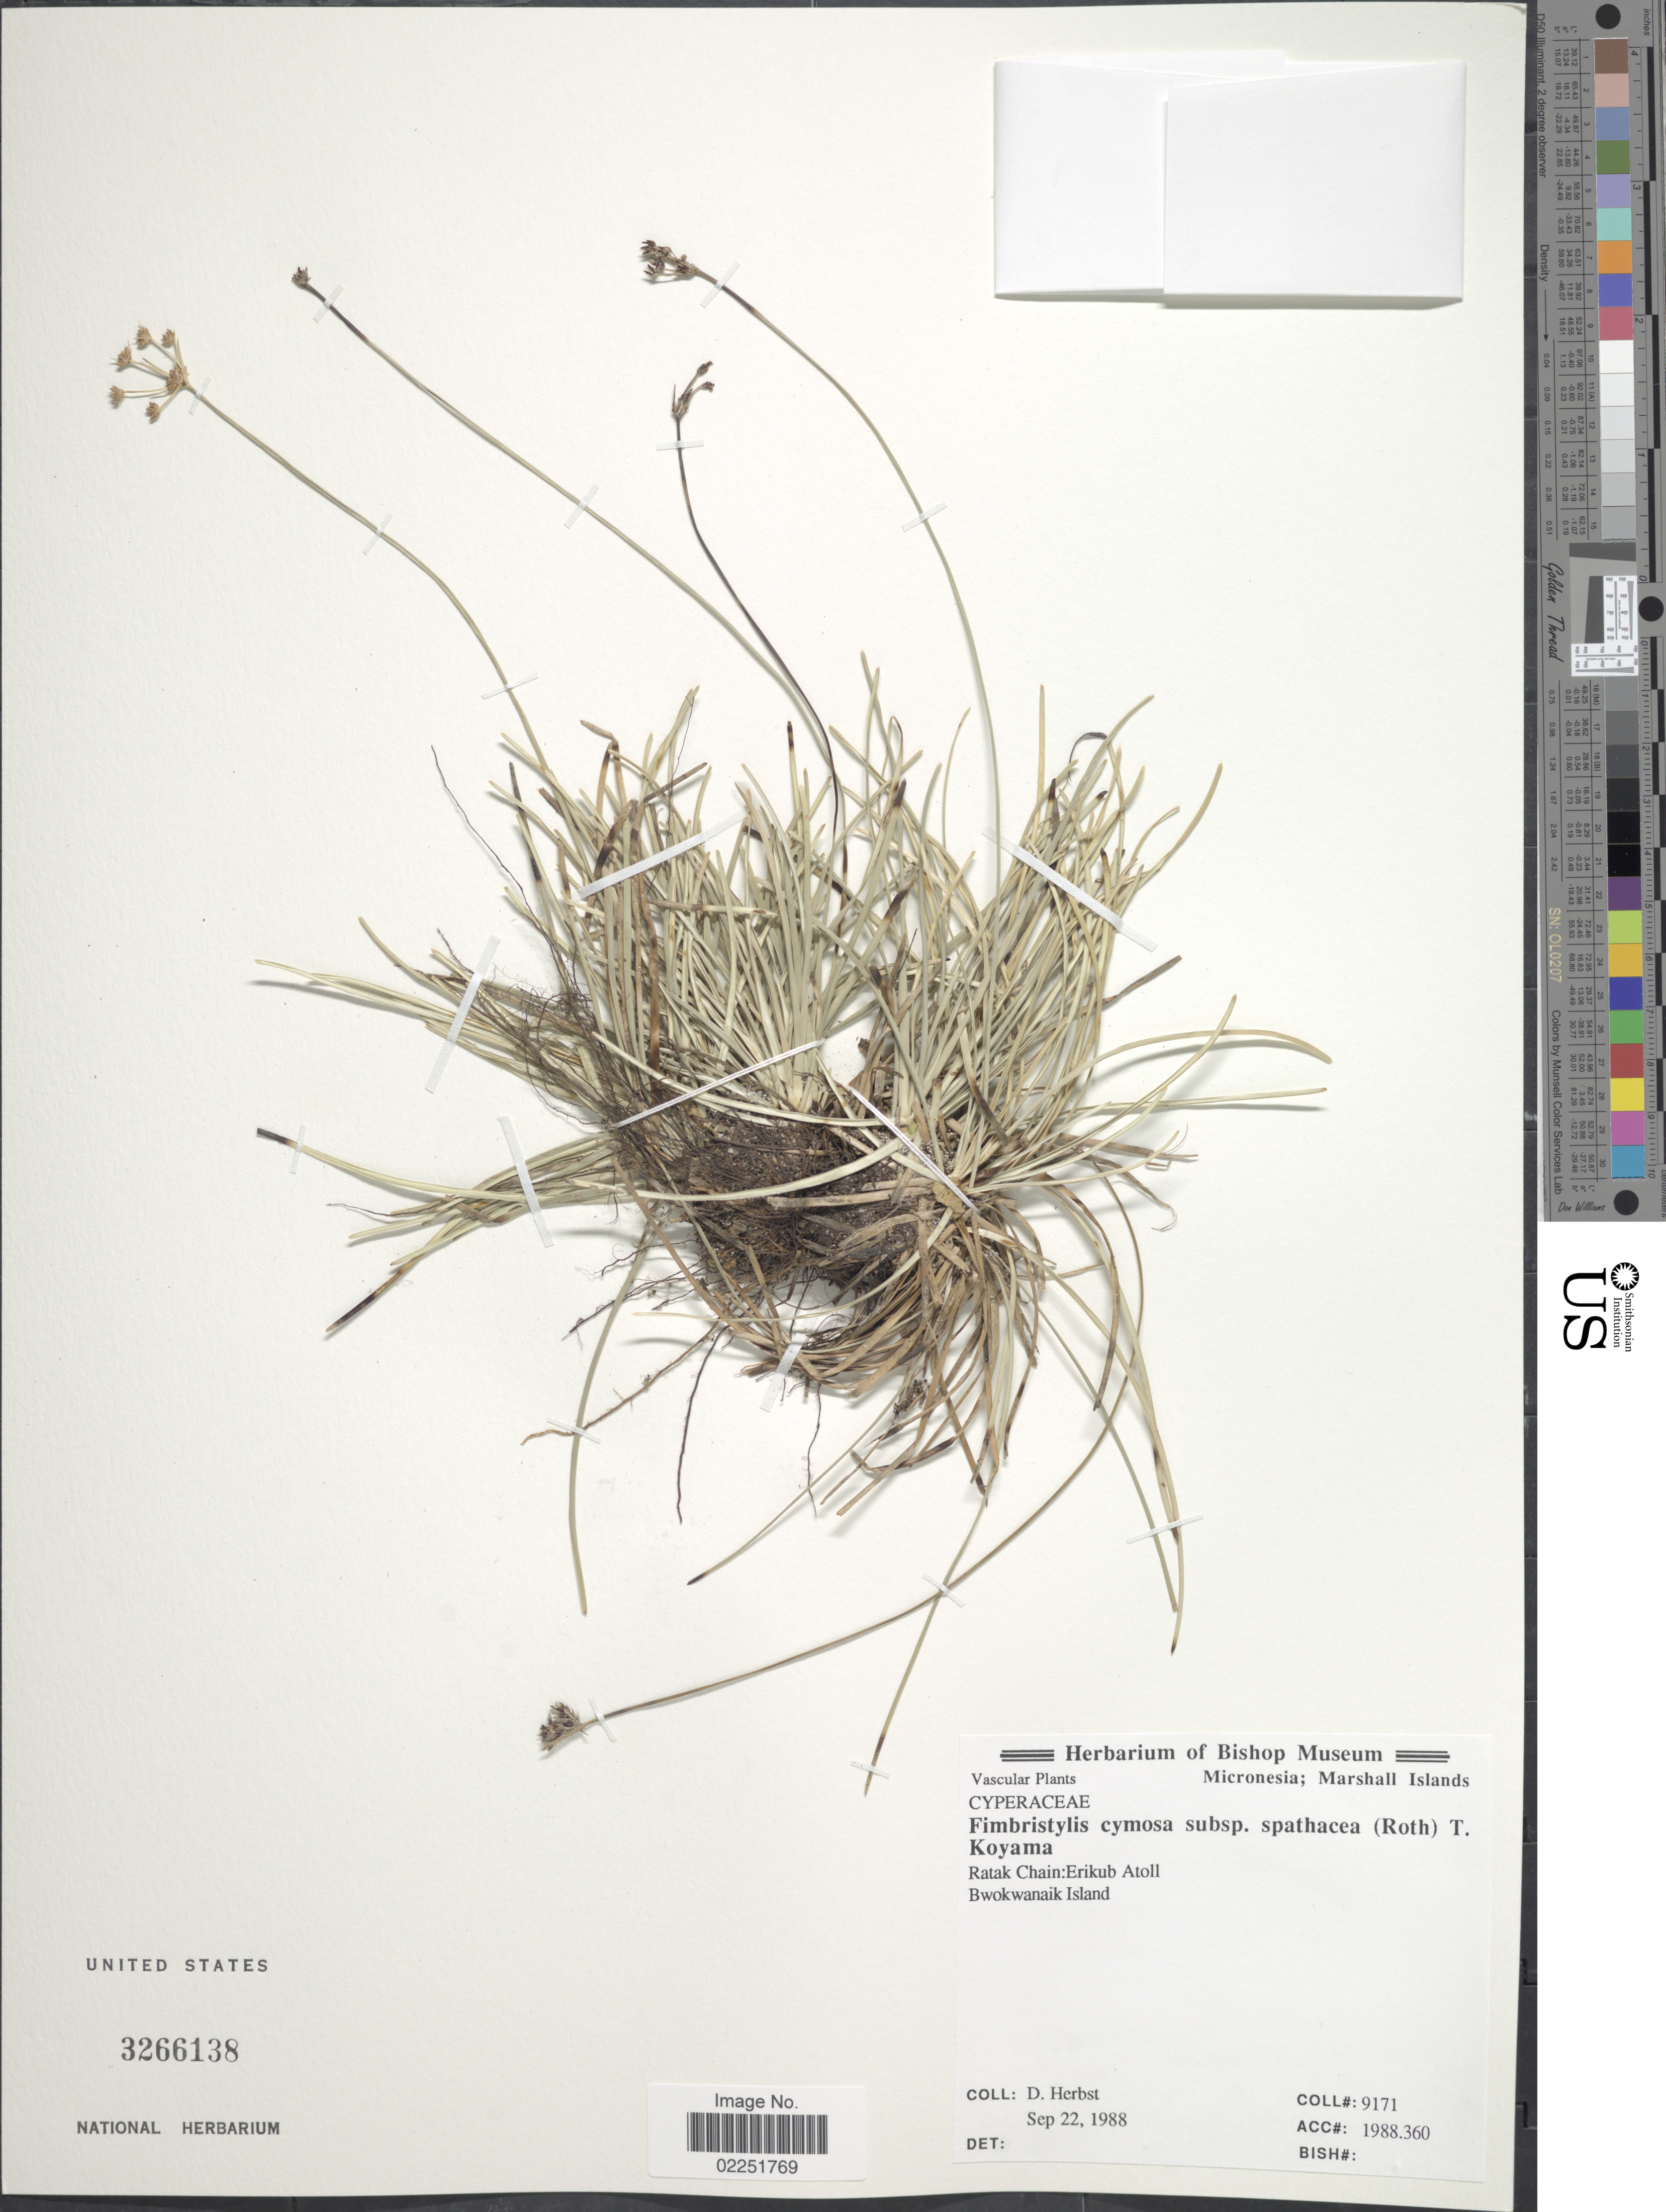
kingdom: Plantae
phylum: Tracheophyta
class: Liliopsida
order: Poales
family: Cyperaceae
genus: Fimbristylis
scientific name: Fimbristylis cymosa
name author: R. Br.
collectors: D. Herbst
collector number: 9171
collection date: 1988-09-22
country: Marshall Islands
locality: Ratak Chain: Erikub Atoll. Bwokwanaik Island. Micronesia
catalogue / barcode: US 3266138